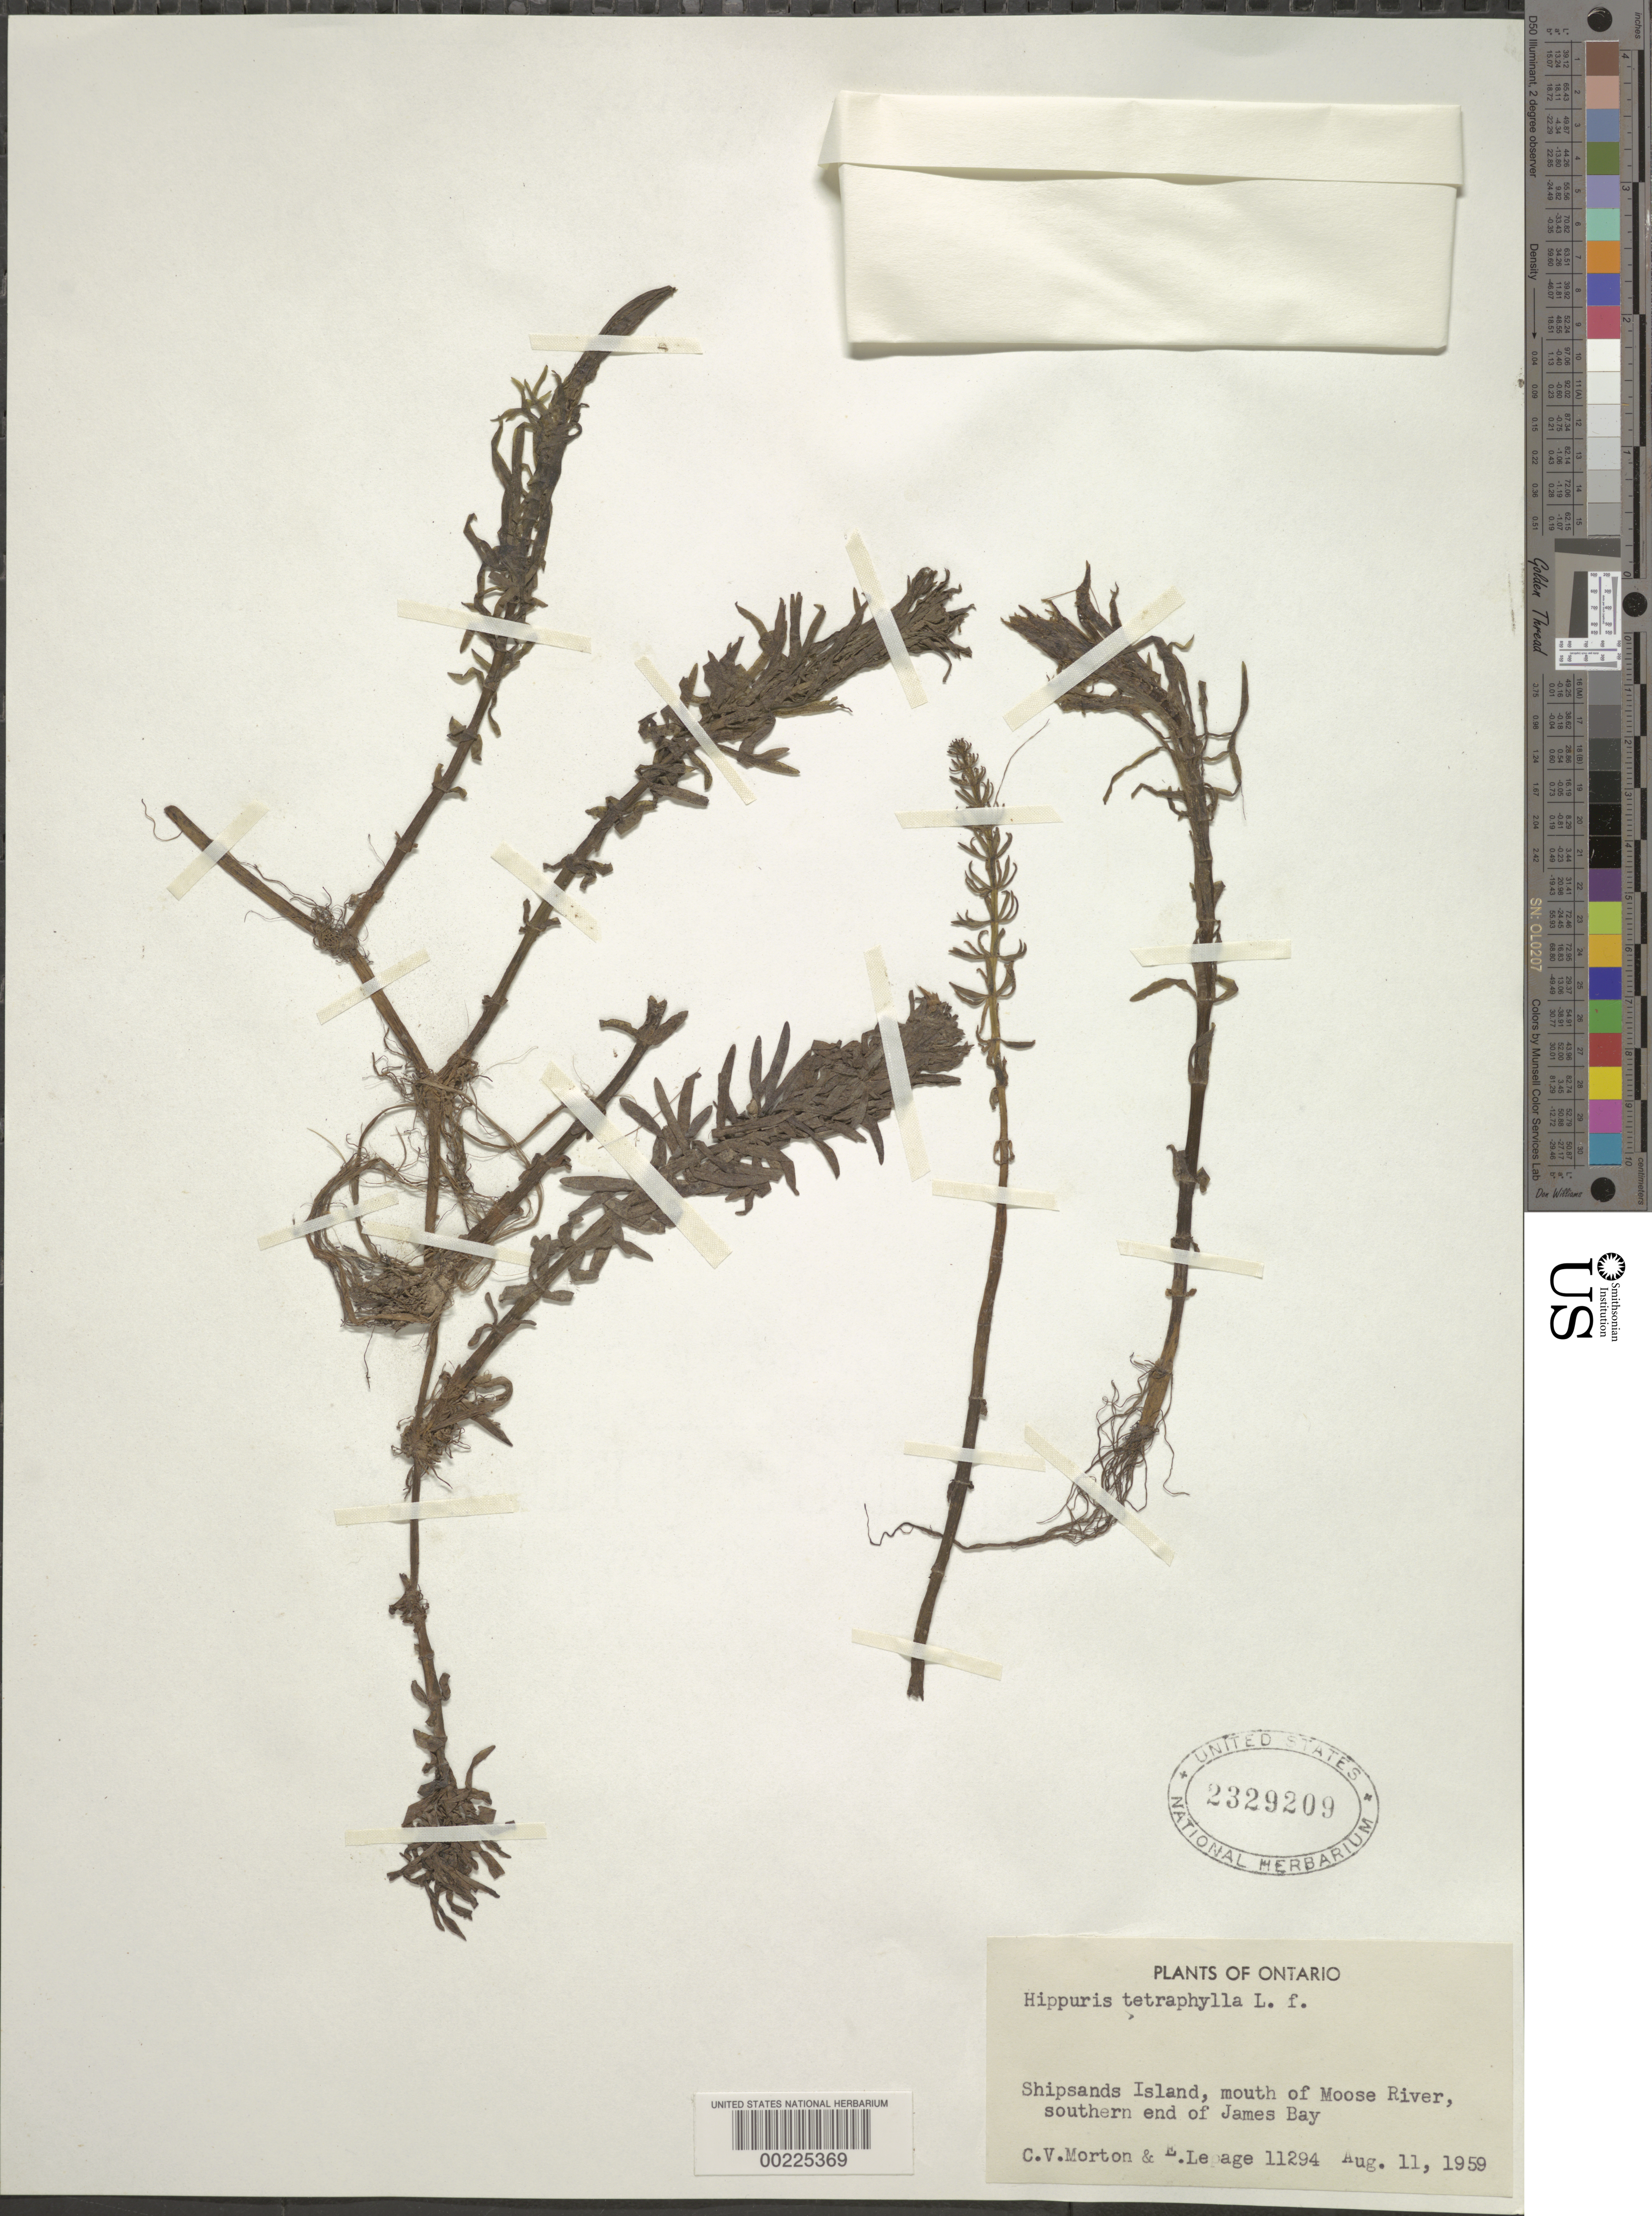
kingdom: Plantae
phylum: Tracheophyta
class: Magnoliopsida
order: Lamiales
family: Plantaginaceae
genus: Hippuris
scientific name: Hippuris tetraphylla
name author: L. f.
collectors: C. V. Morton & E. Lepage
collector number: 11294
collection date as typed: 11 Aug 1959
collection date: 1959-08-11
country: Canada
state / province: Ontario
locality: Shipsands island, mouth of moose river, southern end of james bay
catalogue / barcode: US 2329209